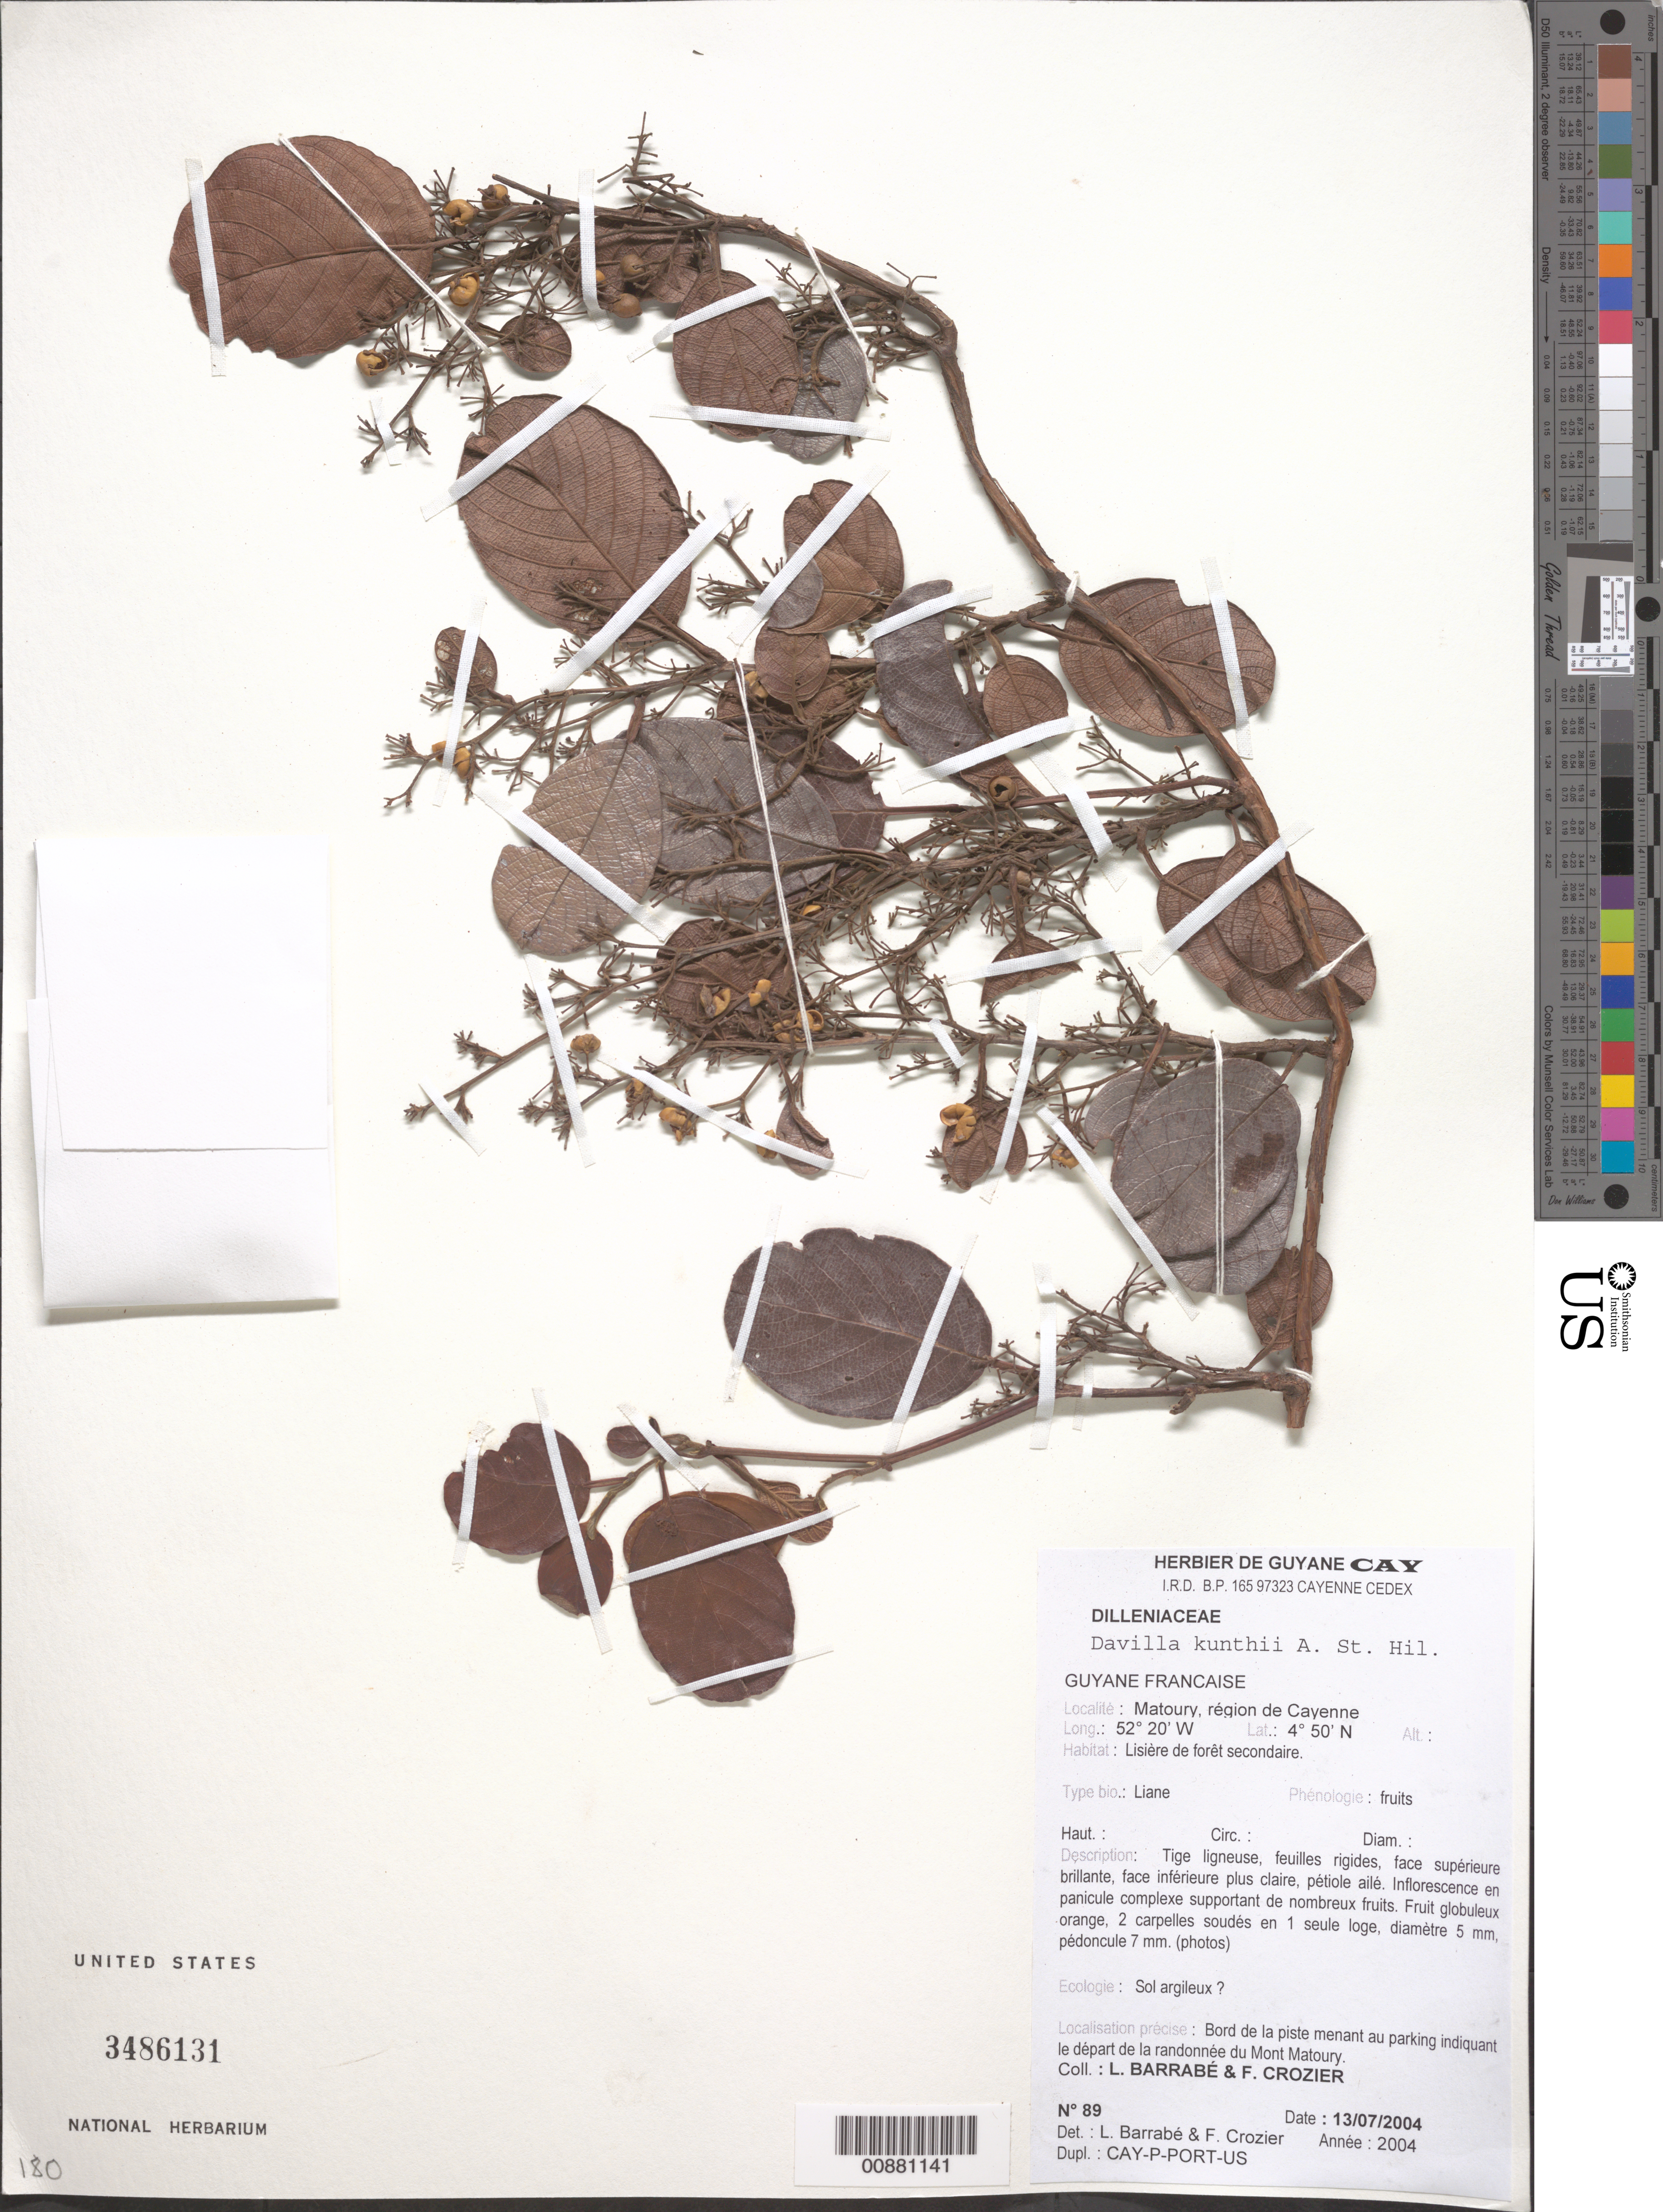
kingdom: Plantae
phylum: Tracheophyta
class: Magnoliopsida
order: Dilleniales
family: Dilleniaceae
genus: Davilla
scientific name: Davilla kunthii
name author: A. St.-Hil.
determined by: Barrabé, L.; Crozier, F.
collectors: L. Barrabé & F. Crozier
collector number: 89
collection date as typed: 13-Jul-04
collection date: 2004-07-13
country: French Guiana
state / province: Cayenne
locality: Cayenne, Matoury, région de Cayenne; bord do la piste menant au parking indiquant le départ de la randonnée du Mont Matoury.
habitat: Lisière de forêt secondaire; sol argieux ?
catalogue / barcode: US 3486131